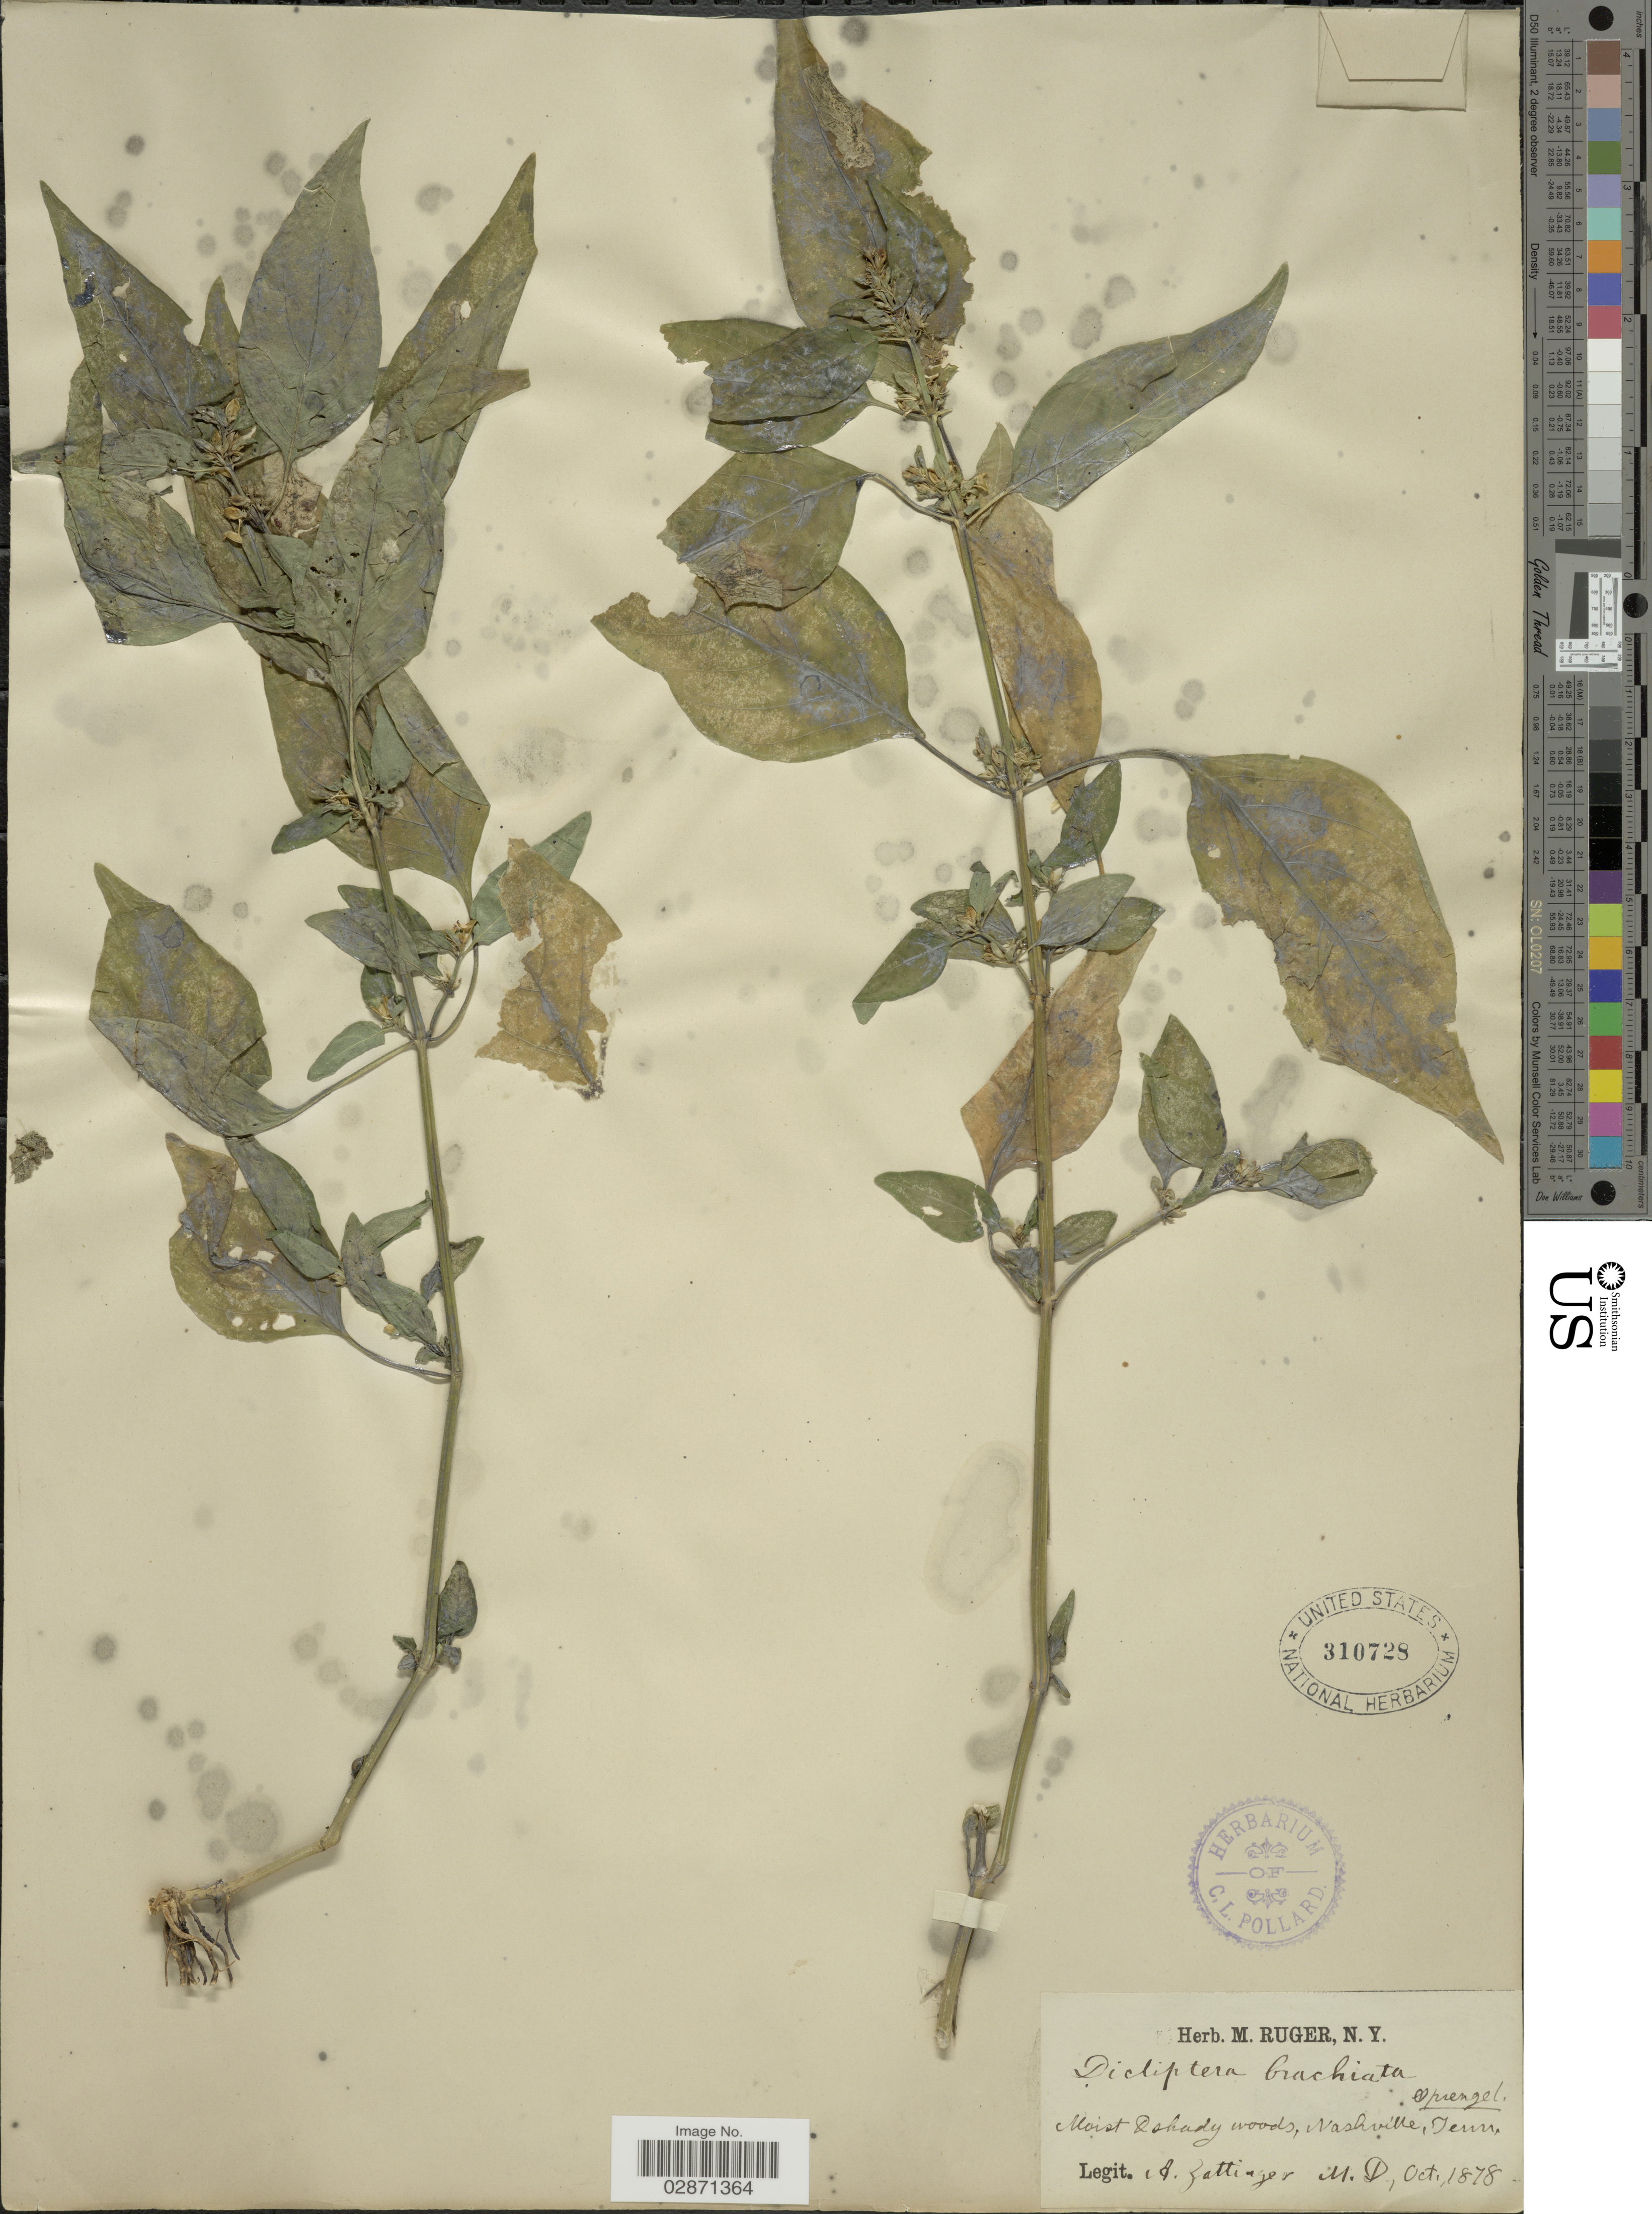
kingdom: Plantae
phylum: Tracheophyta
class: Magnoliopsida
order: Lamiales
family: Acanthaceae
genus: Dicliptera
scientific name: Dicliptera brachiata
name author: (Pursh) Spreng.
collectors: A. Gattinger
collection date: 1878-10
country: United States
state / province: Tennessee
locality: Nashville.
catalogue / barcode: US 310728